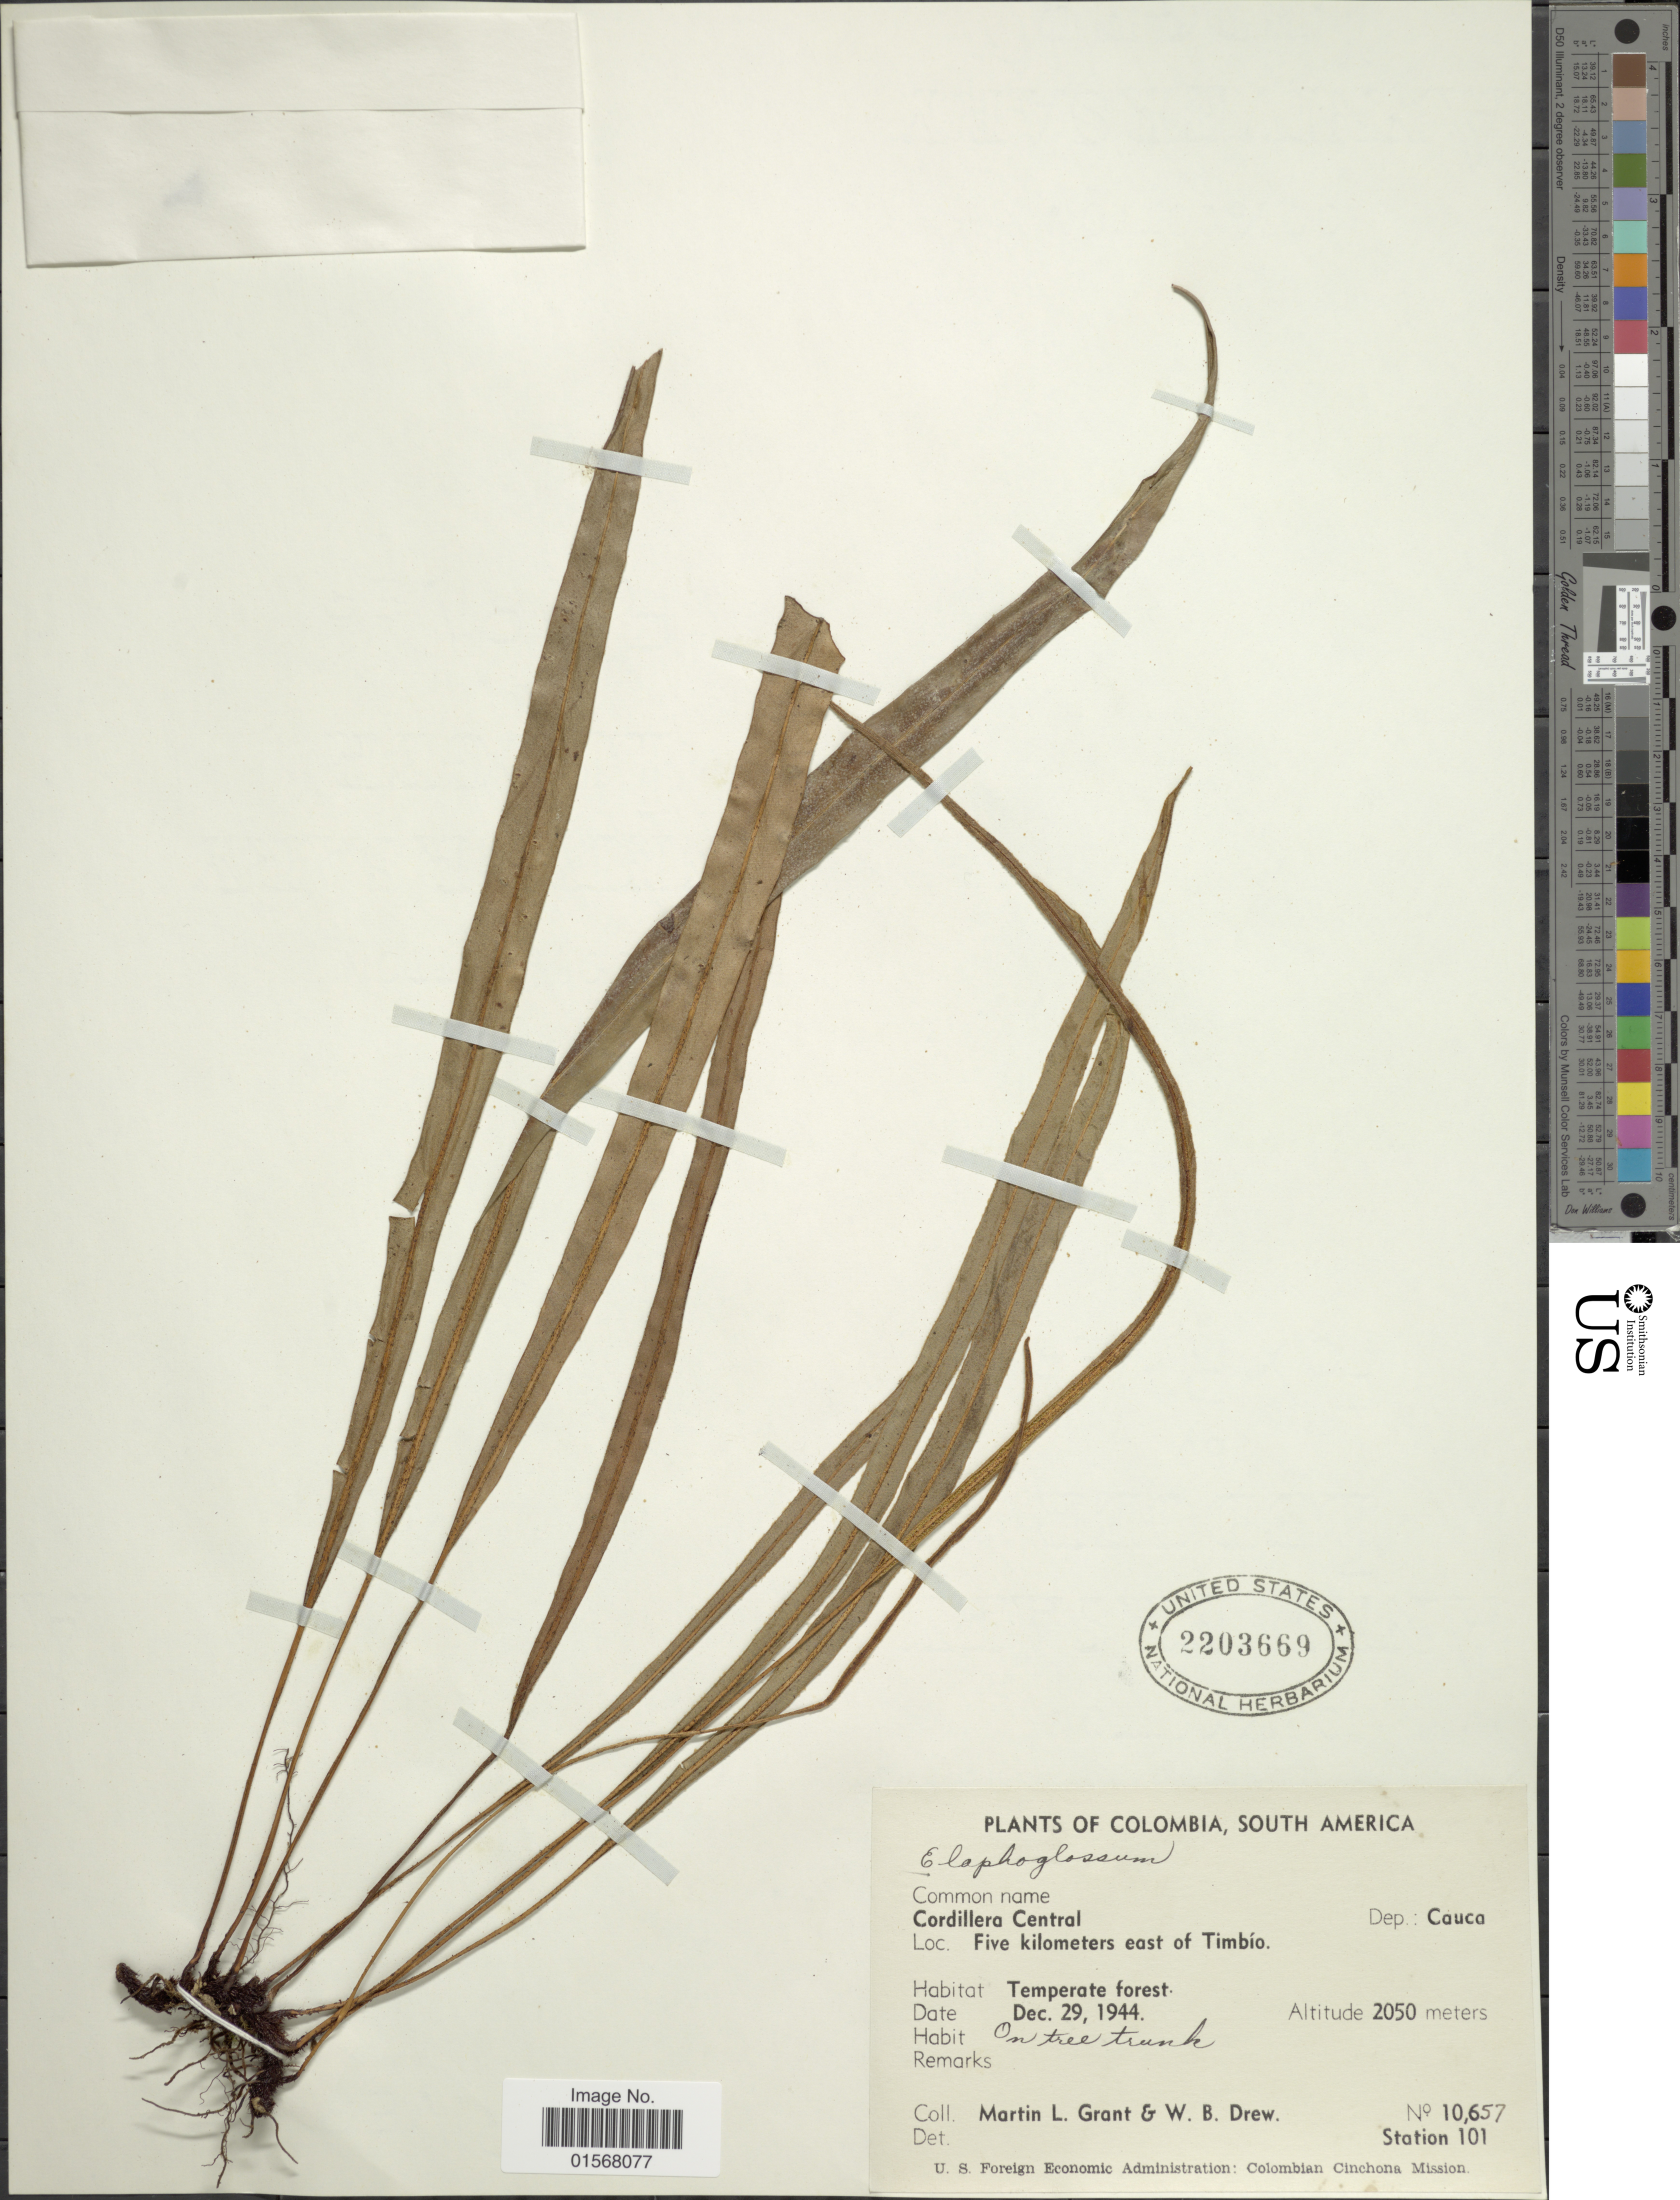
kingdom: Plantae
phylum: Tracheophyta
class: Polypodiopsida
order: Polypodiales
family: Dryopteridaceae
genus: Elaphoglossum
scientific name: Elaphoglossum tectum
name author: (Humb. & Bonpl.) Moore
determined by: Vasco, A.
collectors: M. L. Grant & W. B. Drew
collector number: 10657 Station 101?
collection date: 1944-12-27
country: Colombia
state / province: Cauca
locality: Cordillera Central, Dep.: Cauca, Five kilometers east of Timbio, South America, Cordillera Central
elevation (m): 2050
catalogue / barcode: US 2203669